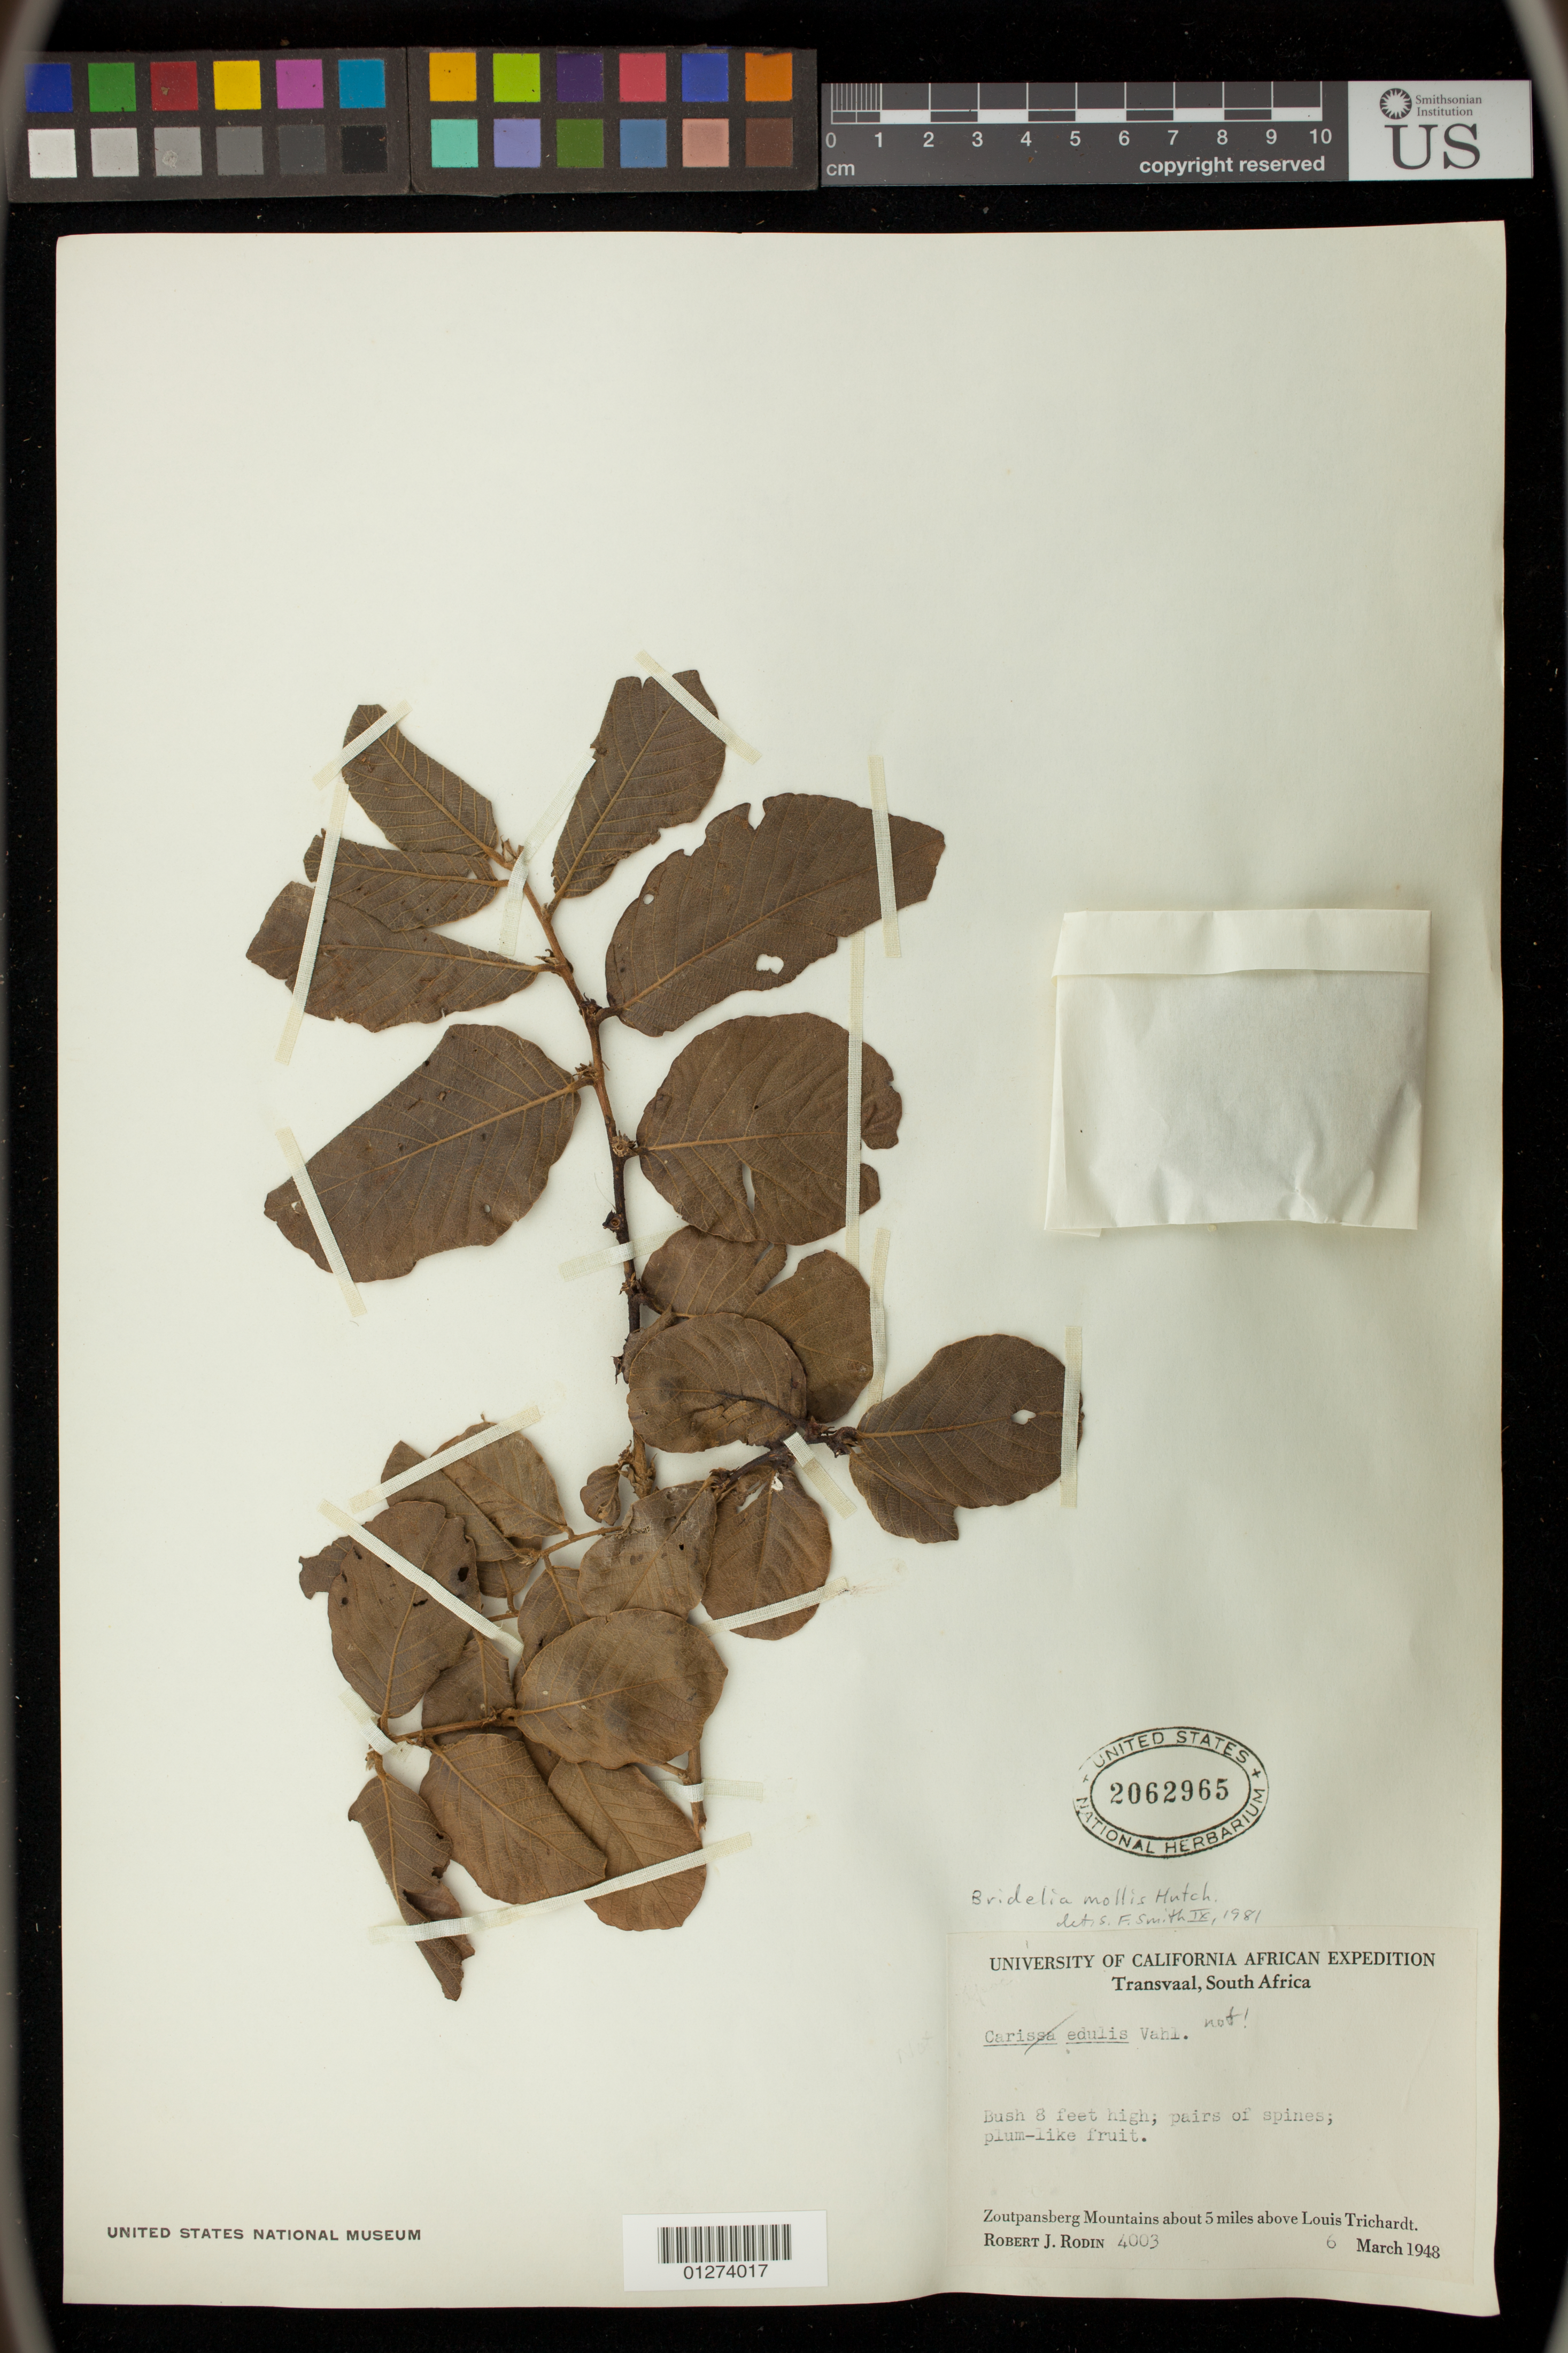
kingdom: Plantae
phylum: Tracheophyta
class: Magnoliopsida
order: Malpighiales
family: Phyllanthaceae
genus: Bridelia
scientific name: Bridelia mollis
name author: Hutch.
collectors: R. J. Rodin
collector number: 4003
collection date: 1948-03-06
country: South Africa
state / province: Limpopo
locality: Zoutpansberg Mountains about 5 miles above Louis Trichardt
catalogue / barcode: US 2062965